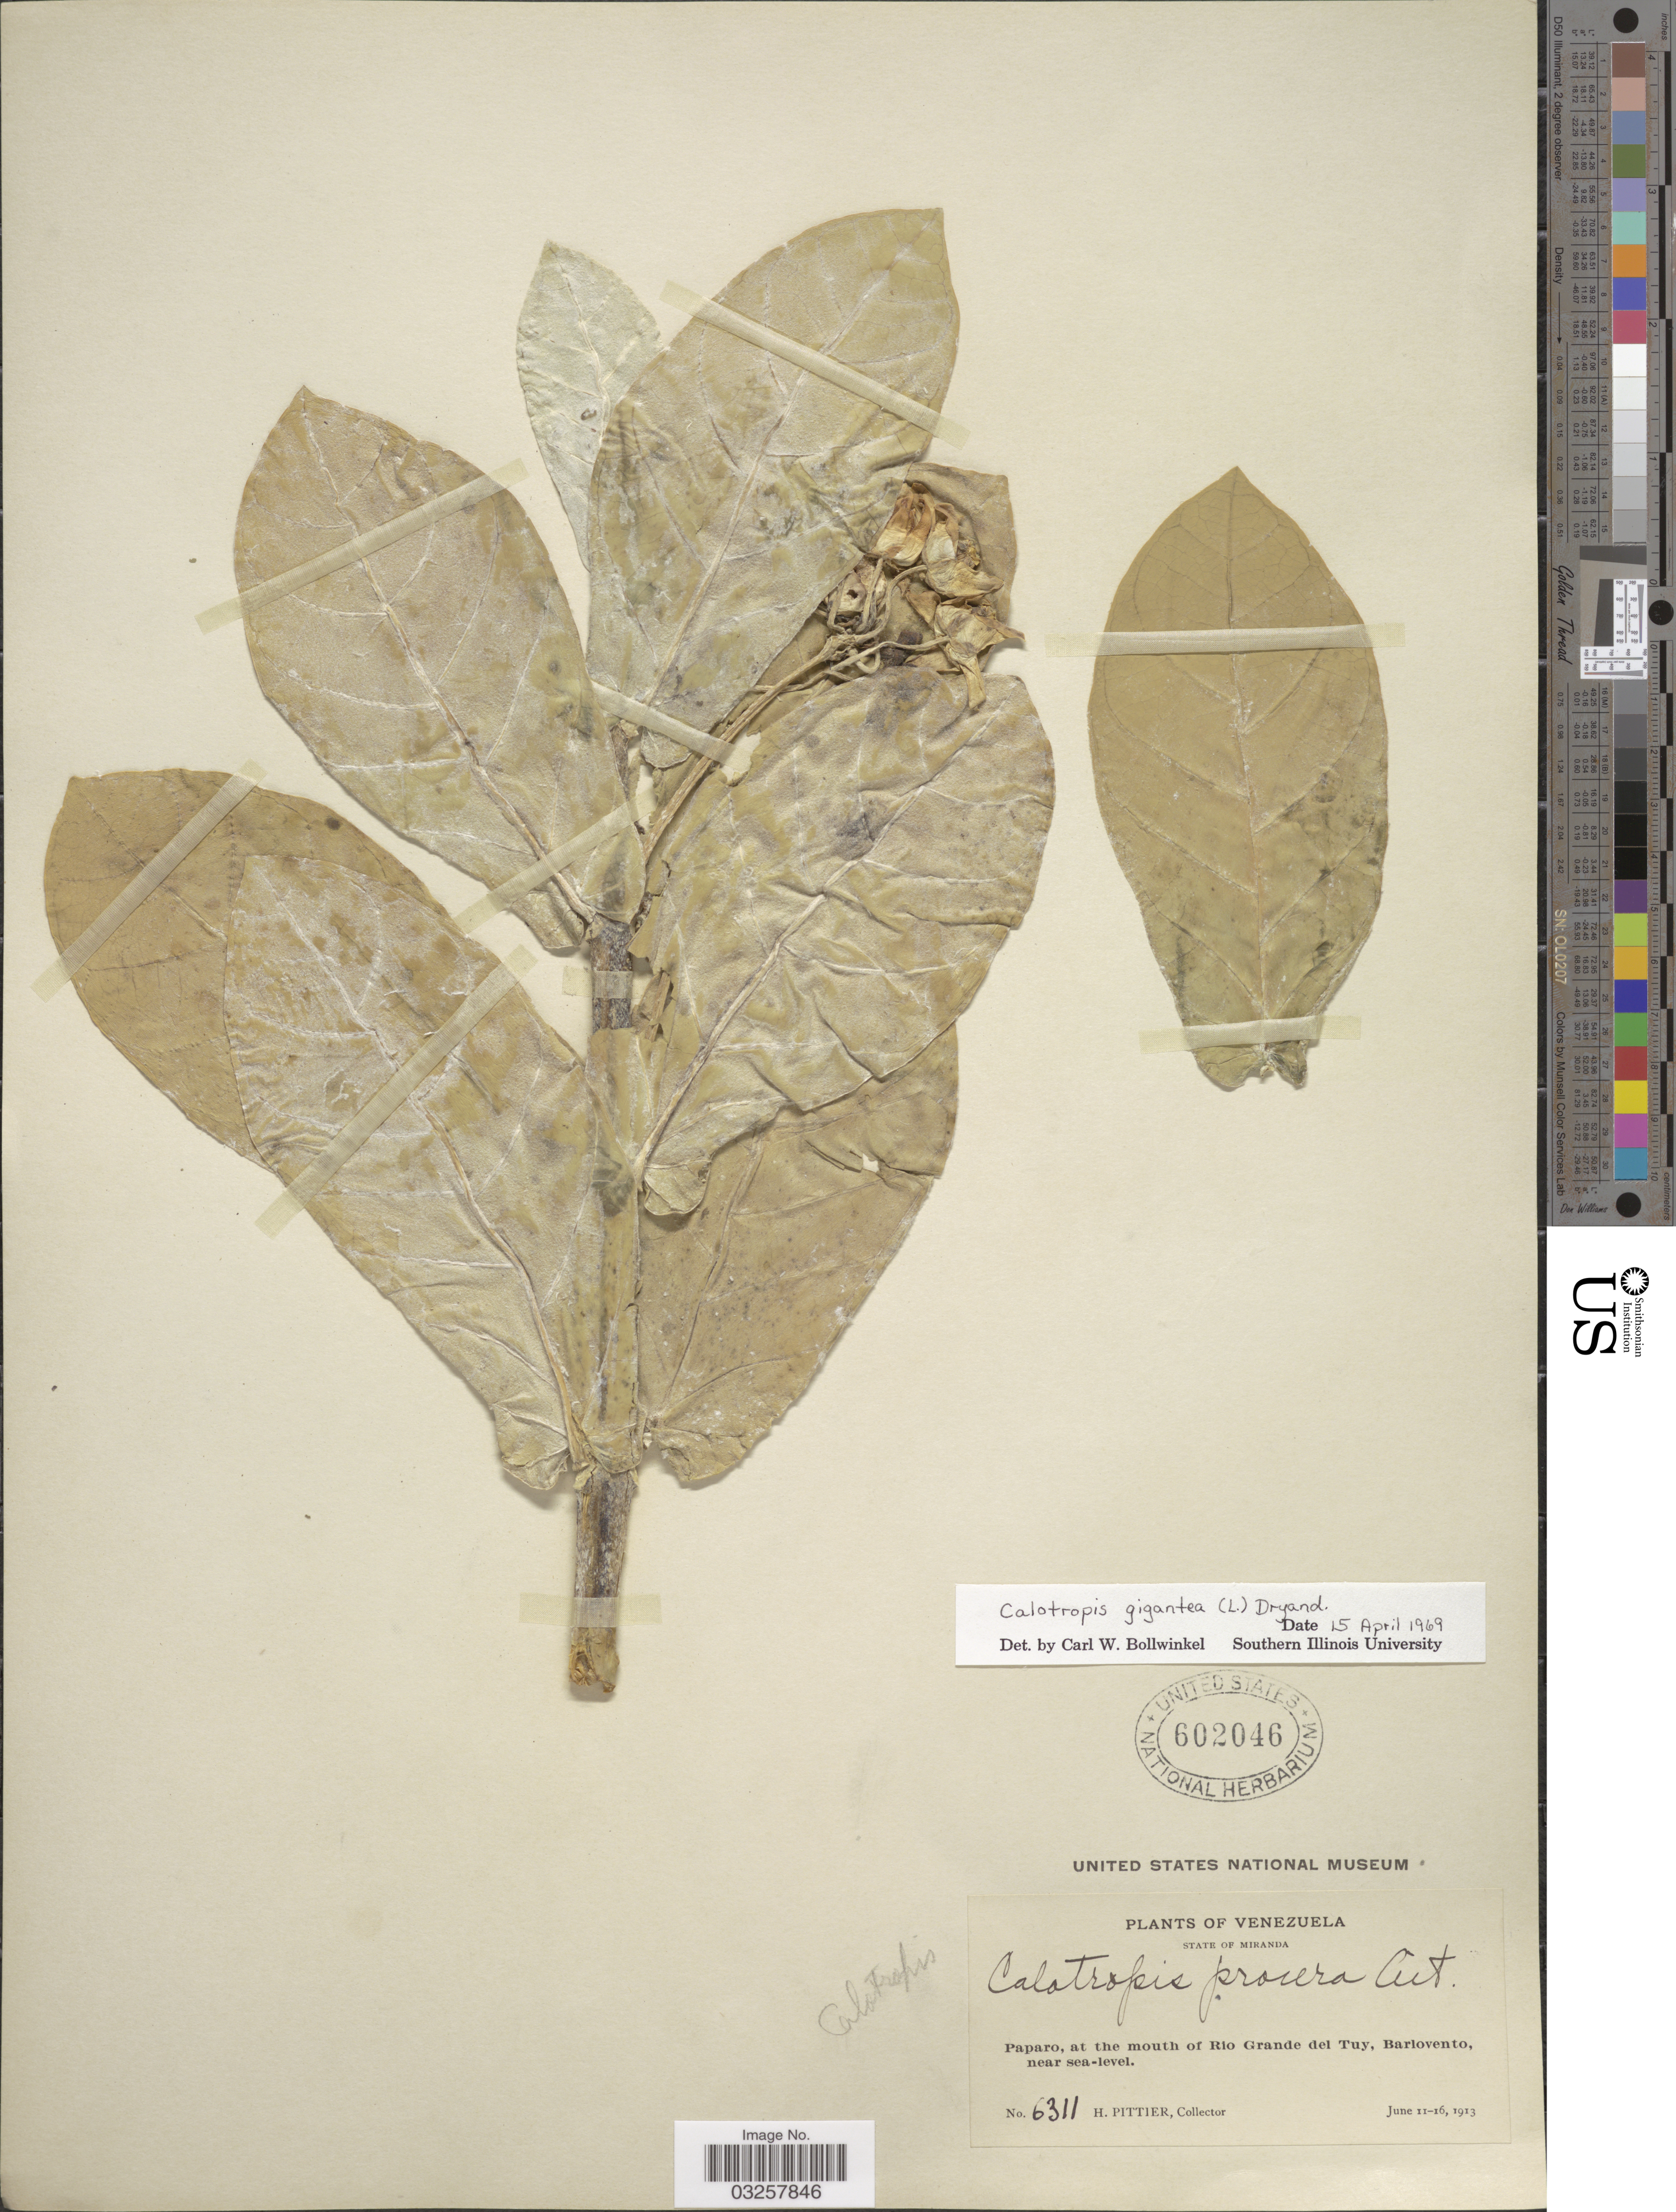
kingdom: Plantae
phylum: Tracheophyta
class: Magnoliopsida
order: Gentianales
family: Apocynaceae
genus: Calotropis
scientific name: Calotropis gigantea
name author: (L.) W.T. Aiton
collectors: H. F. Pittier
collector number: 6311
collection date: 1913-06-11/1913-06-16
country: Venezuela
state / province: Miranda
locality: Paparo, at the mouth of Rio Grande del Tuy, Barlovento.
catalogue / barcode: US 602046